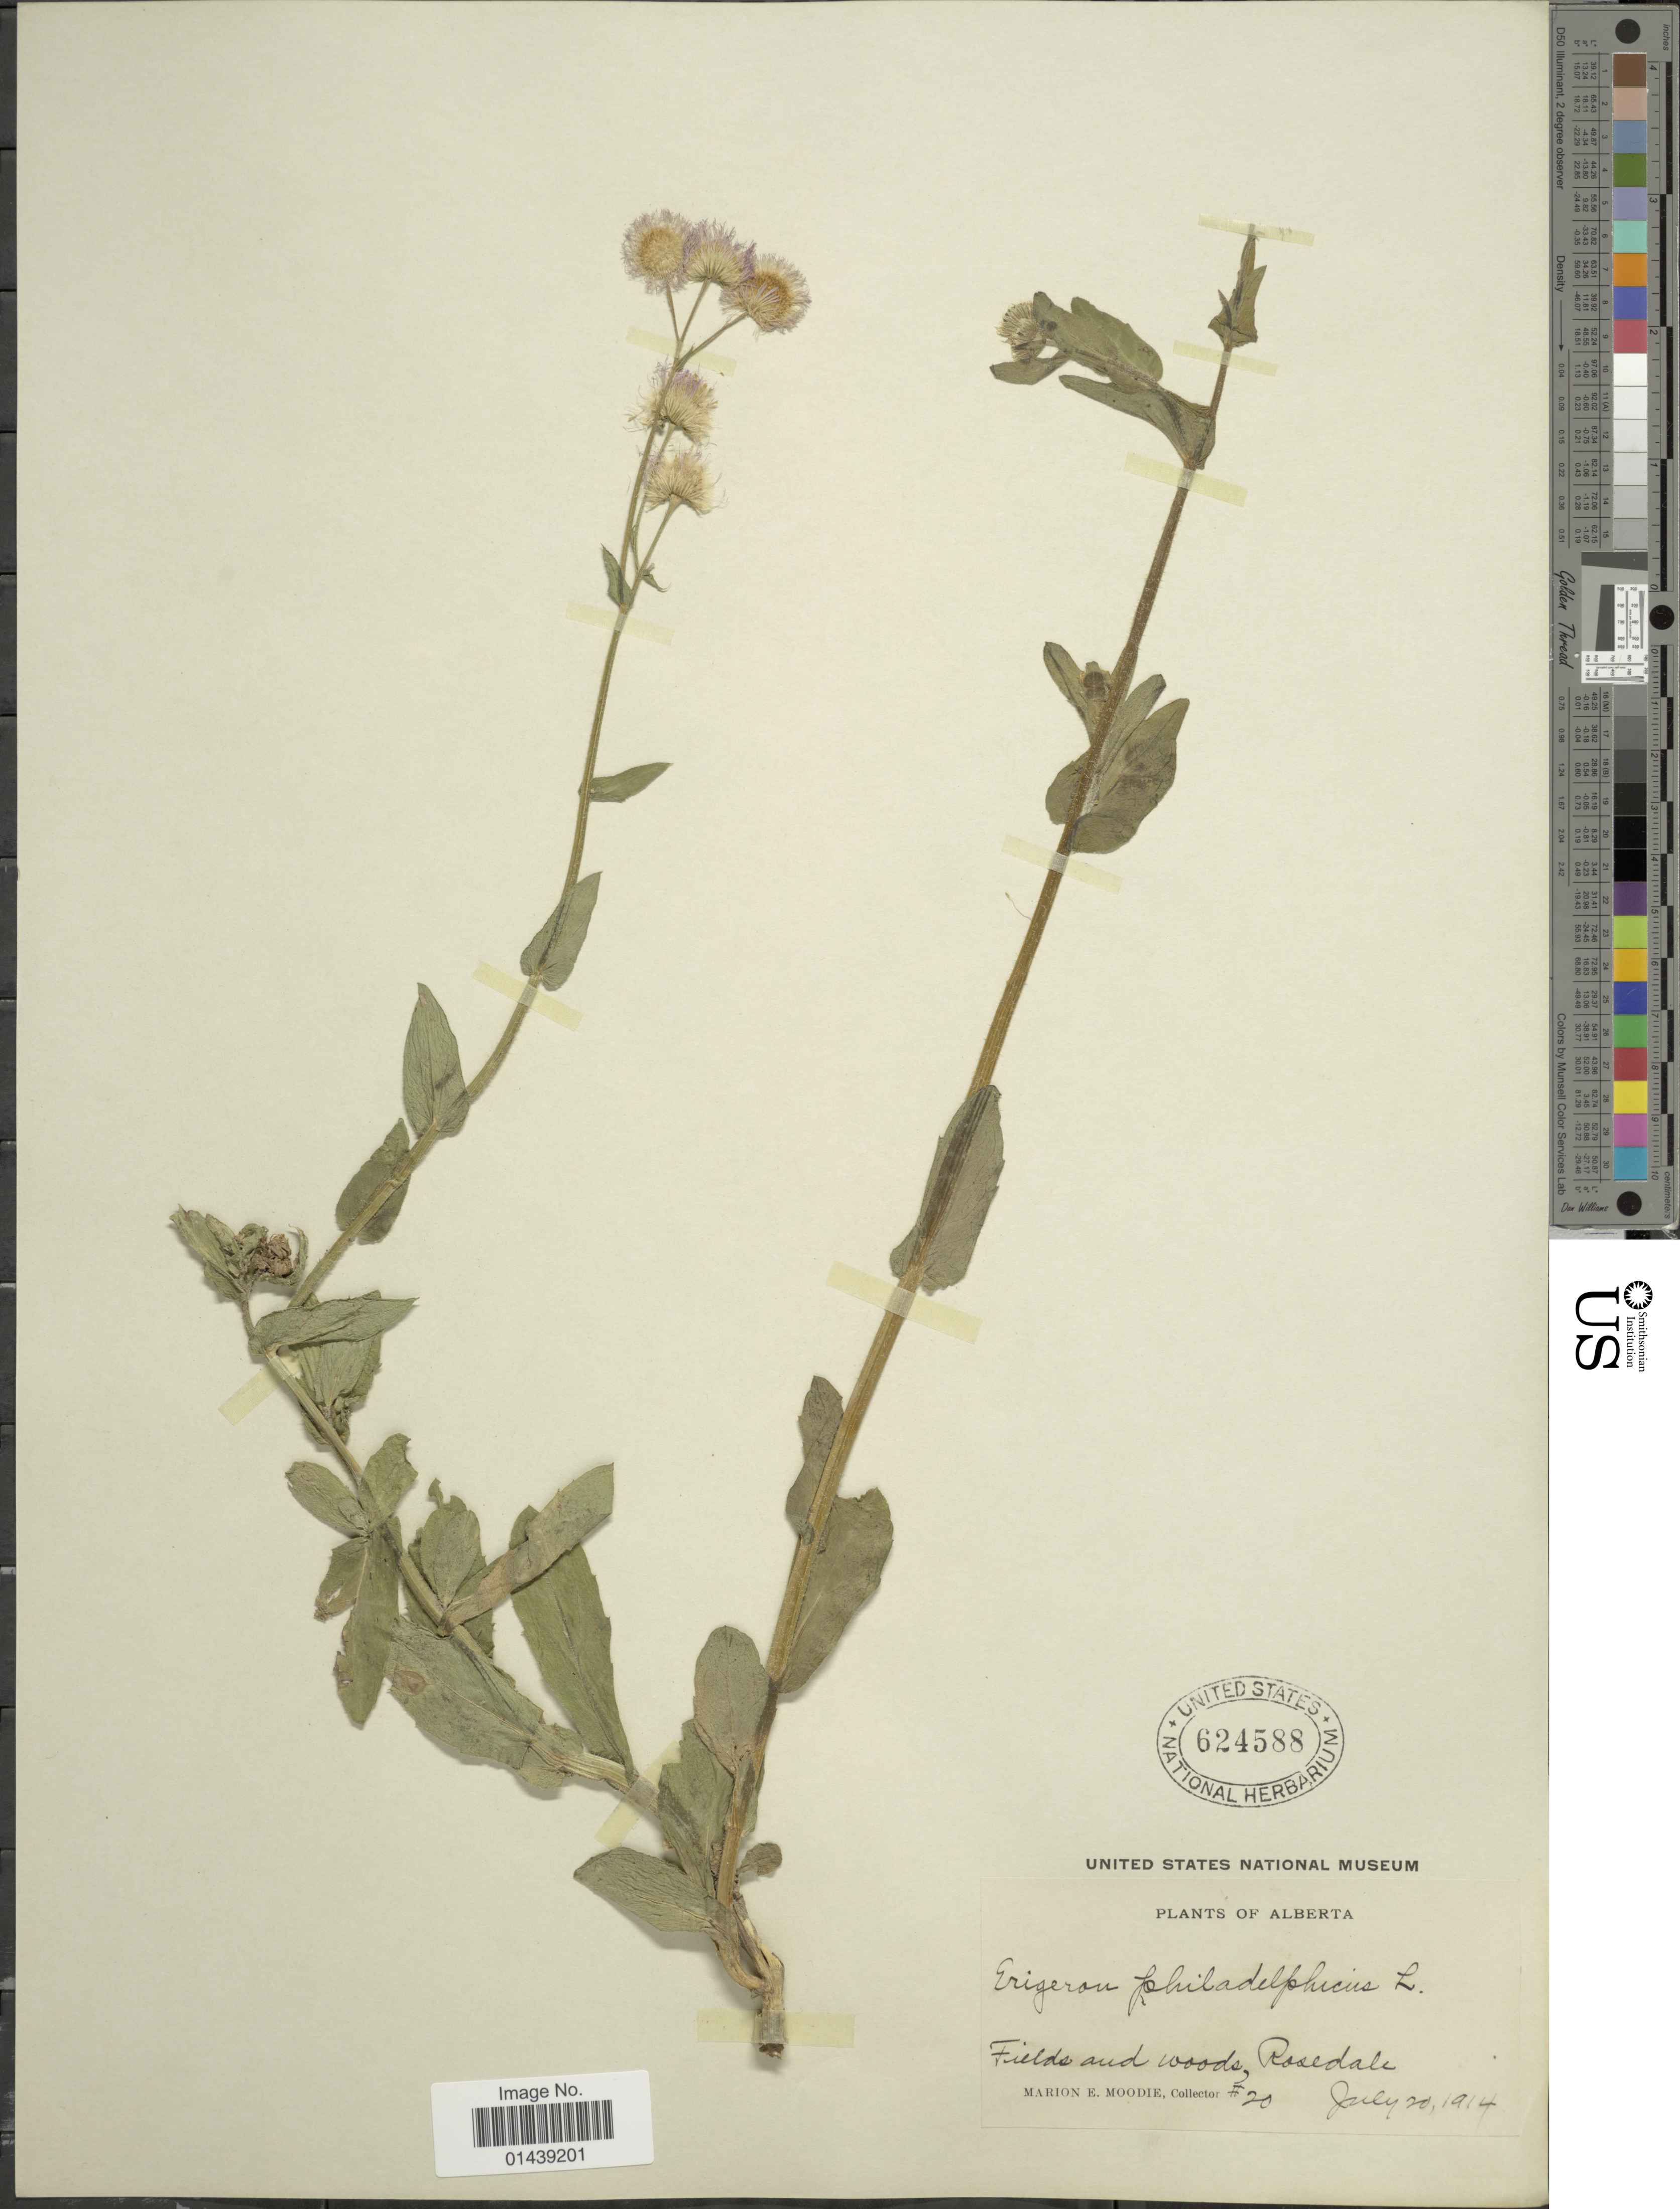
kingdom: Plantae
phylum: Tracheophyta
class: Magnoliopsida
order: Asterales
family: Asteraceae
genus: Erigeron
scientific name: Erigeron philadelphicus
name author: L.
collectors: M. E. Moodie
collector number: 20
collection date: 1914-07-20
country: Canada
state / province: Alberta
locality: Rosedale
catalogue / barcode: US 624588